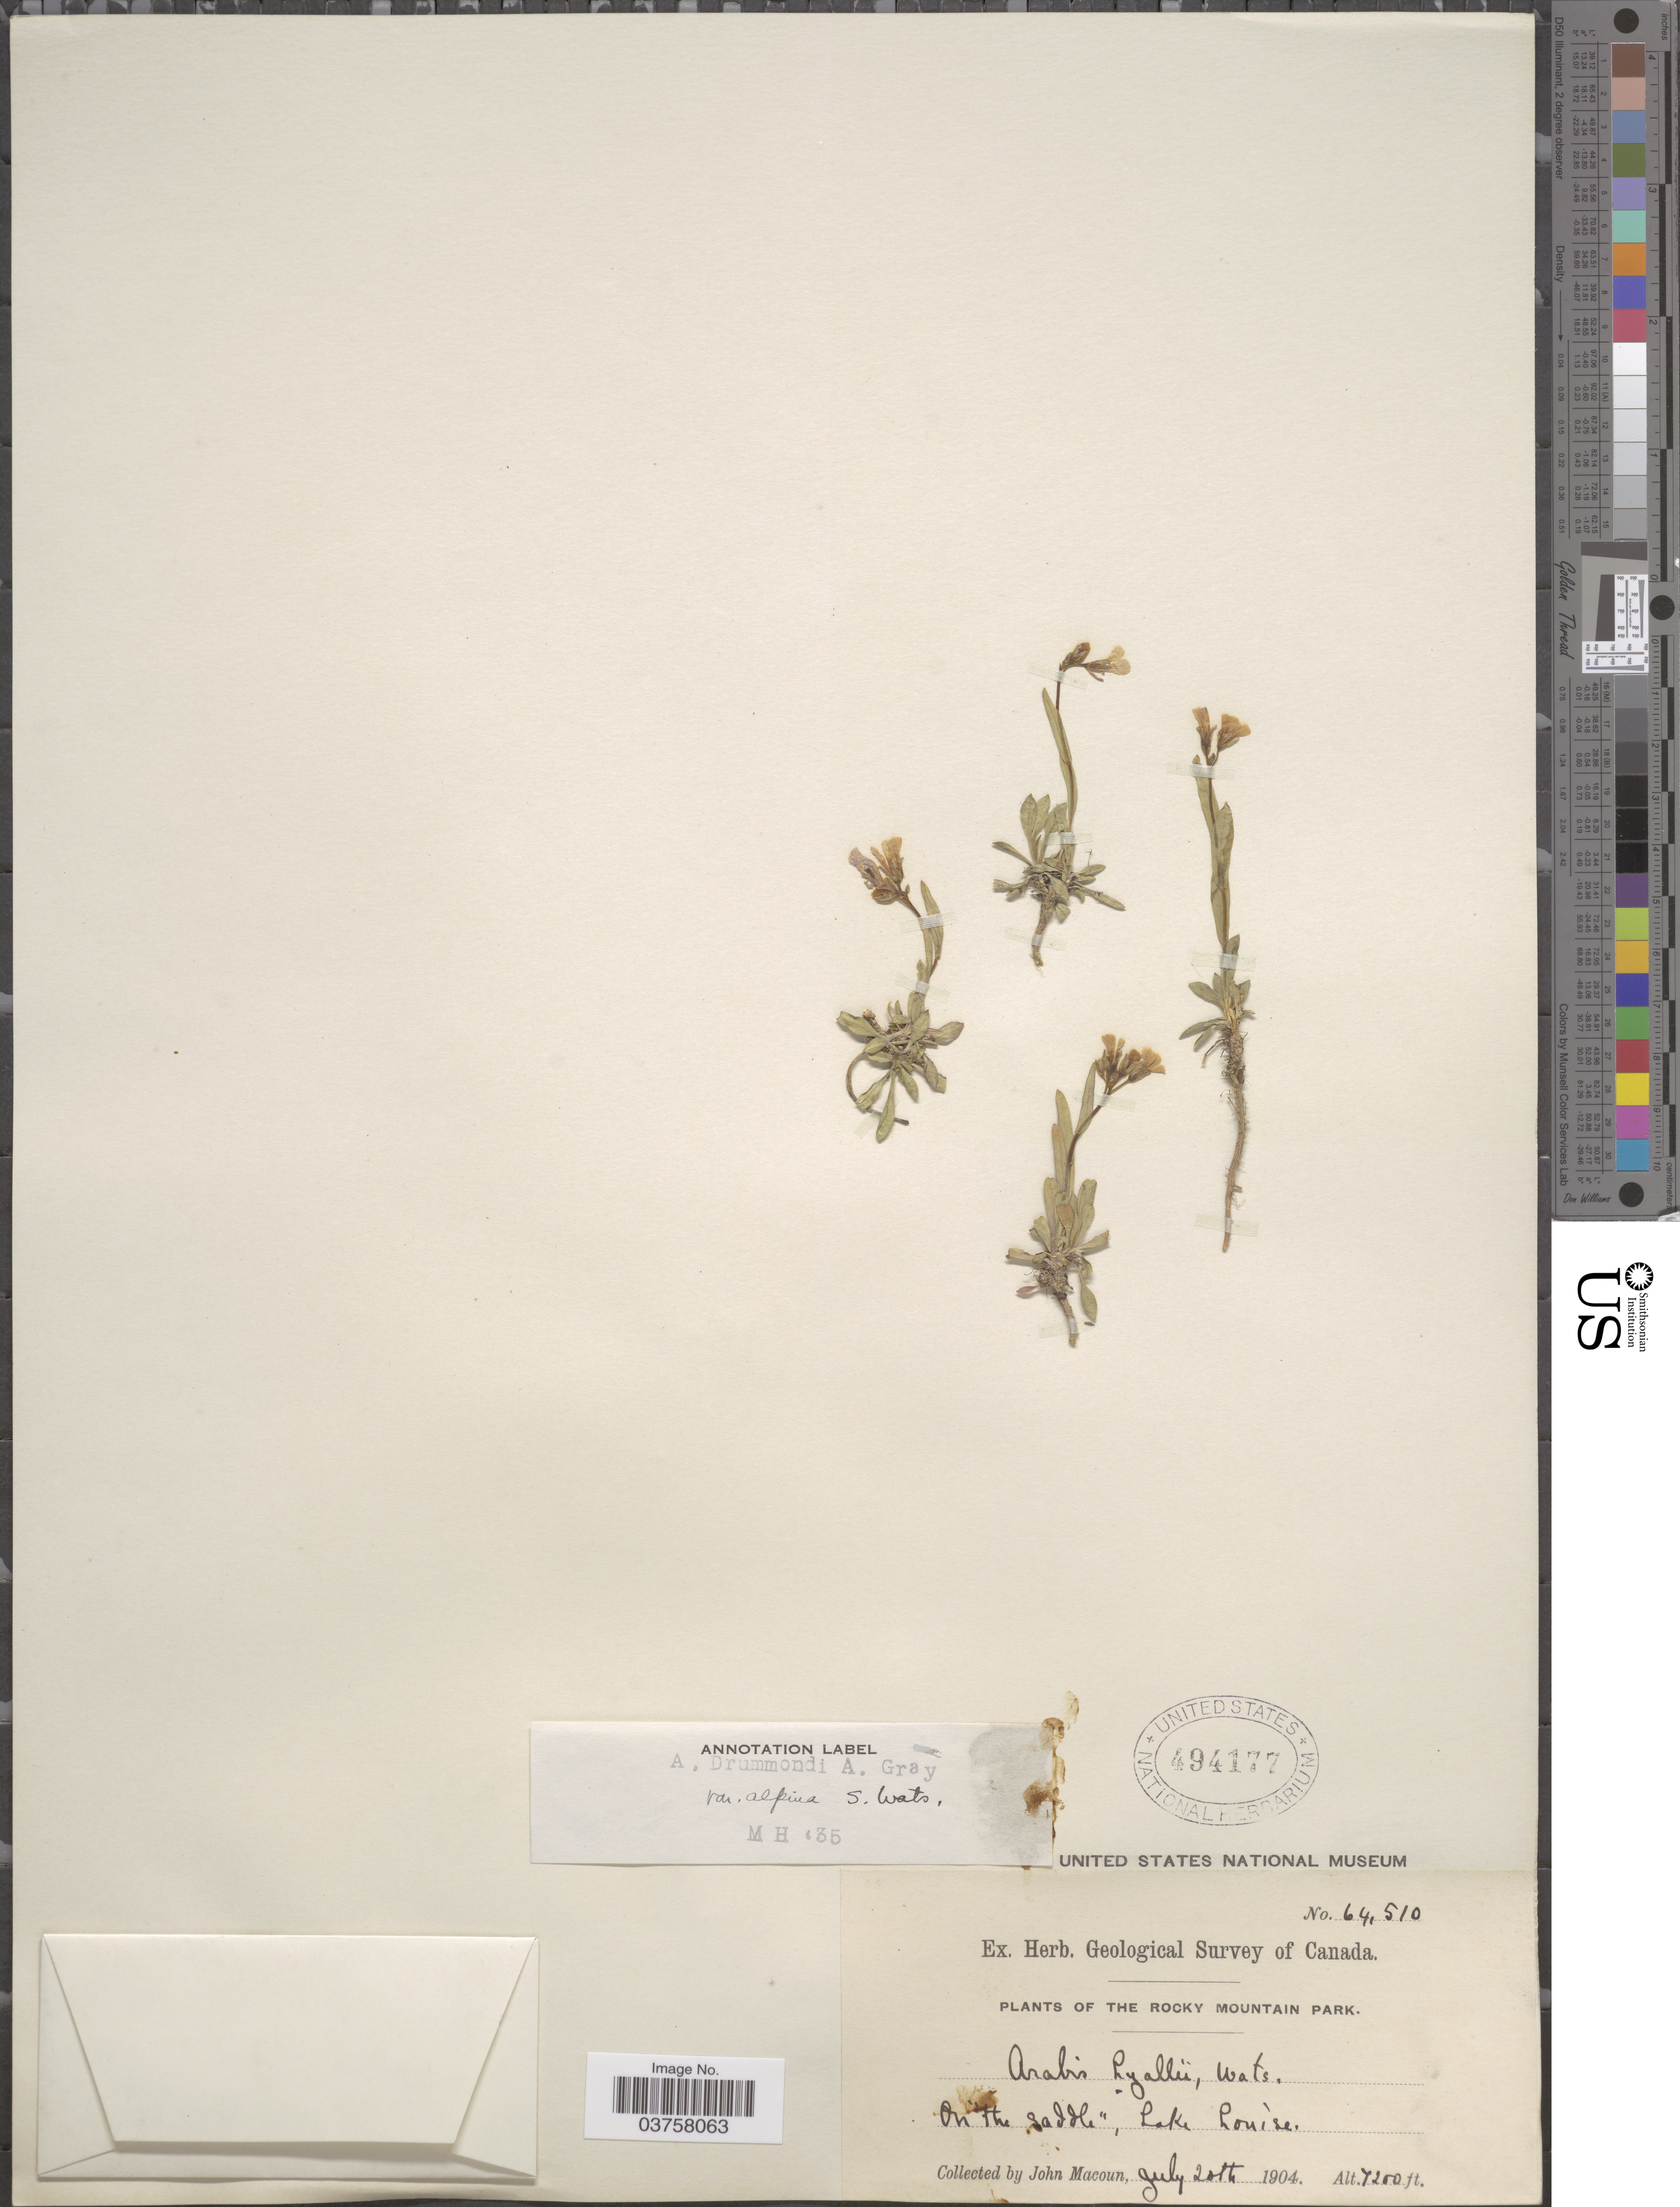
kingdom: Plantae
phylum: Tracheophyta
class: Magnoliopsida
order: Brassicales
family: Brassicaceae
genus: Arabis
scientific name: Arabis lyallii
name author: S. Watson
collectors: J. Macoun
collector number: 64510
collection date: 1904-07-20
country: Canada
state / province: Alberta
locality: The Rocky Mountain Park. On "the Saddle", Lake Louise.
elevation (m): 2195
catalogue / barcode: US 494177